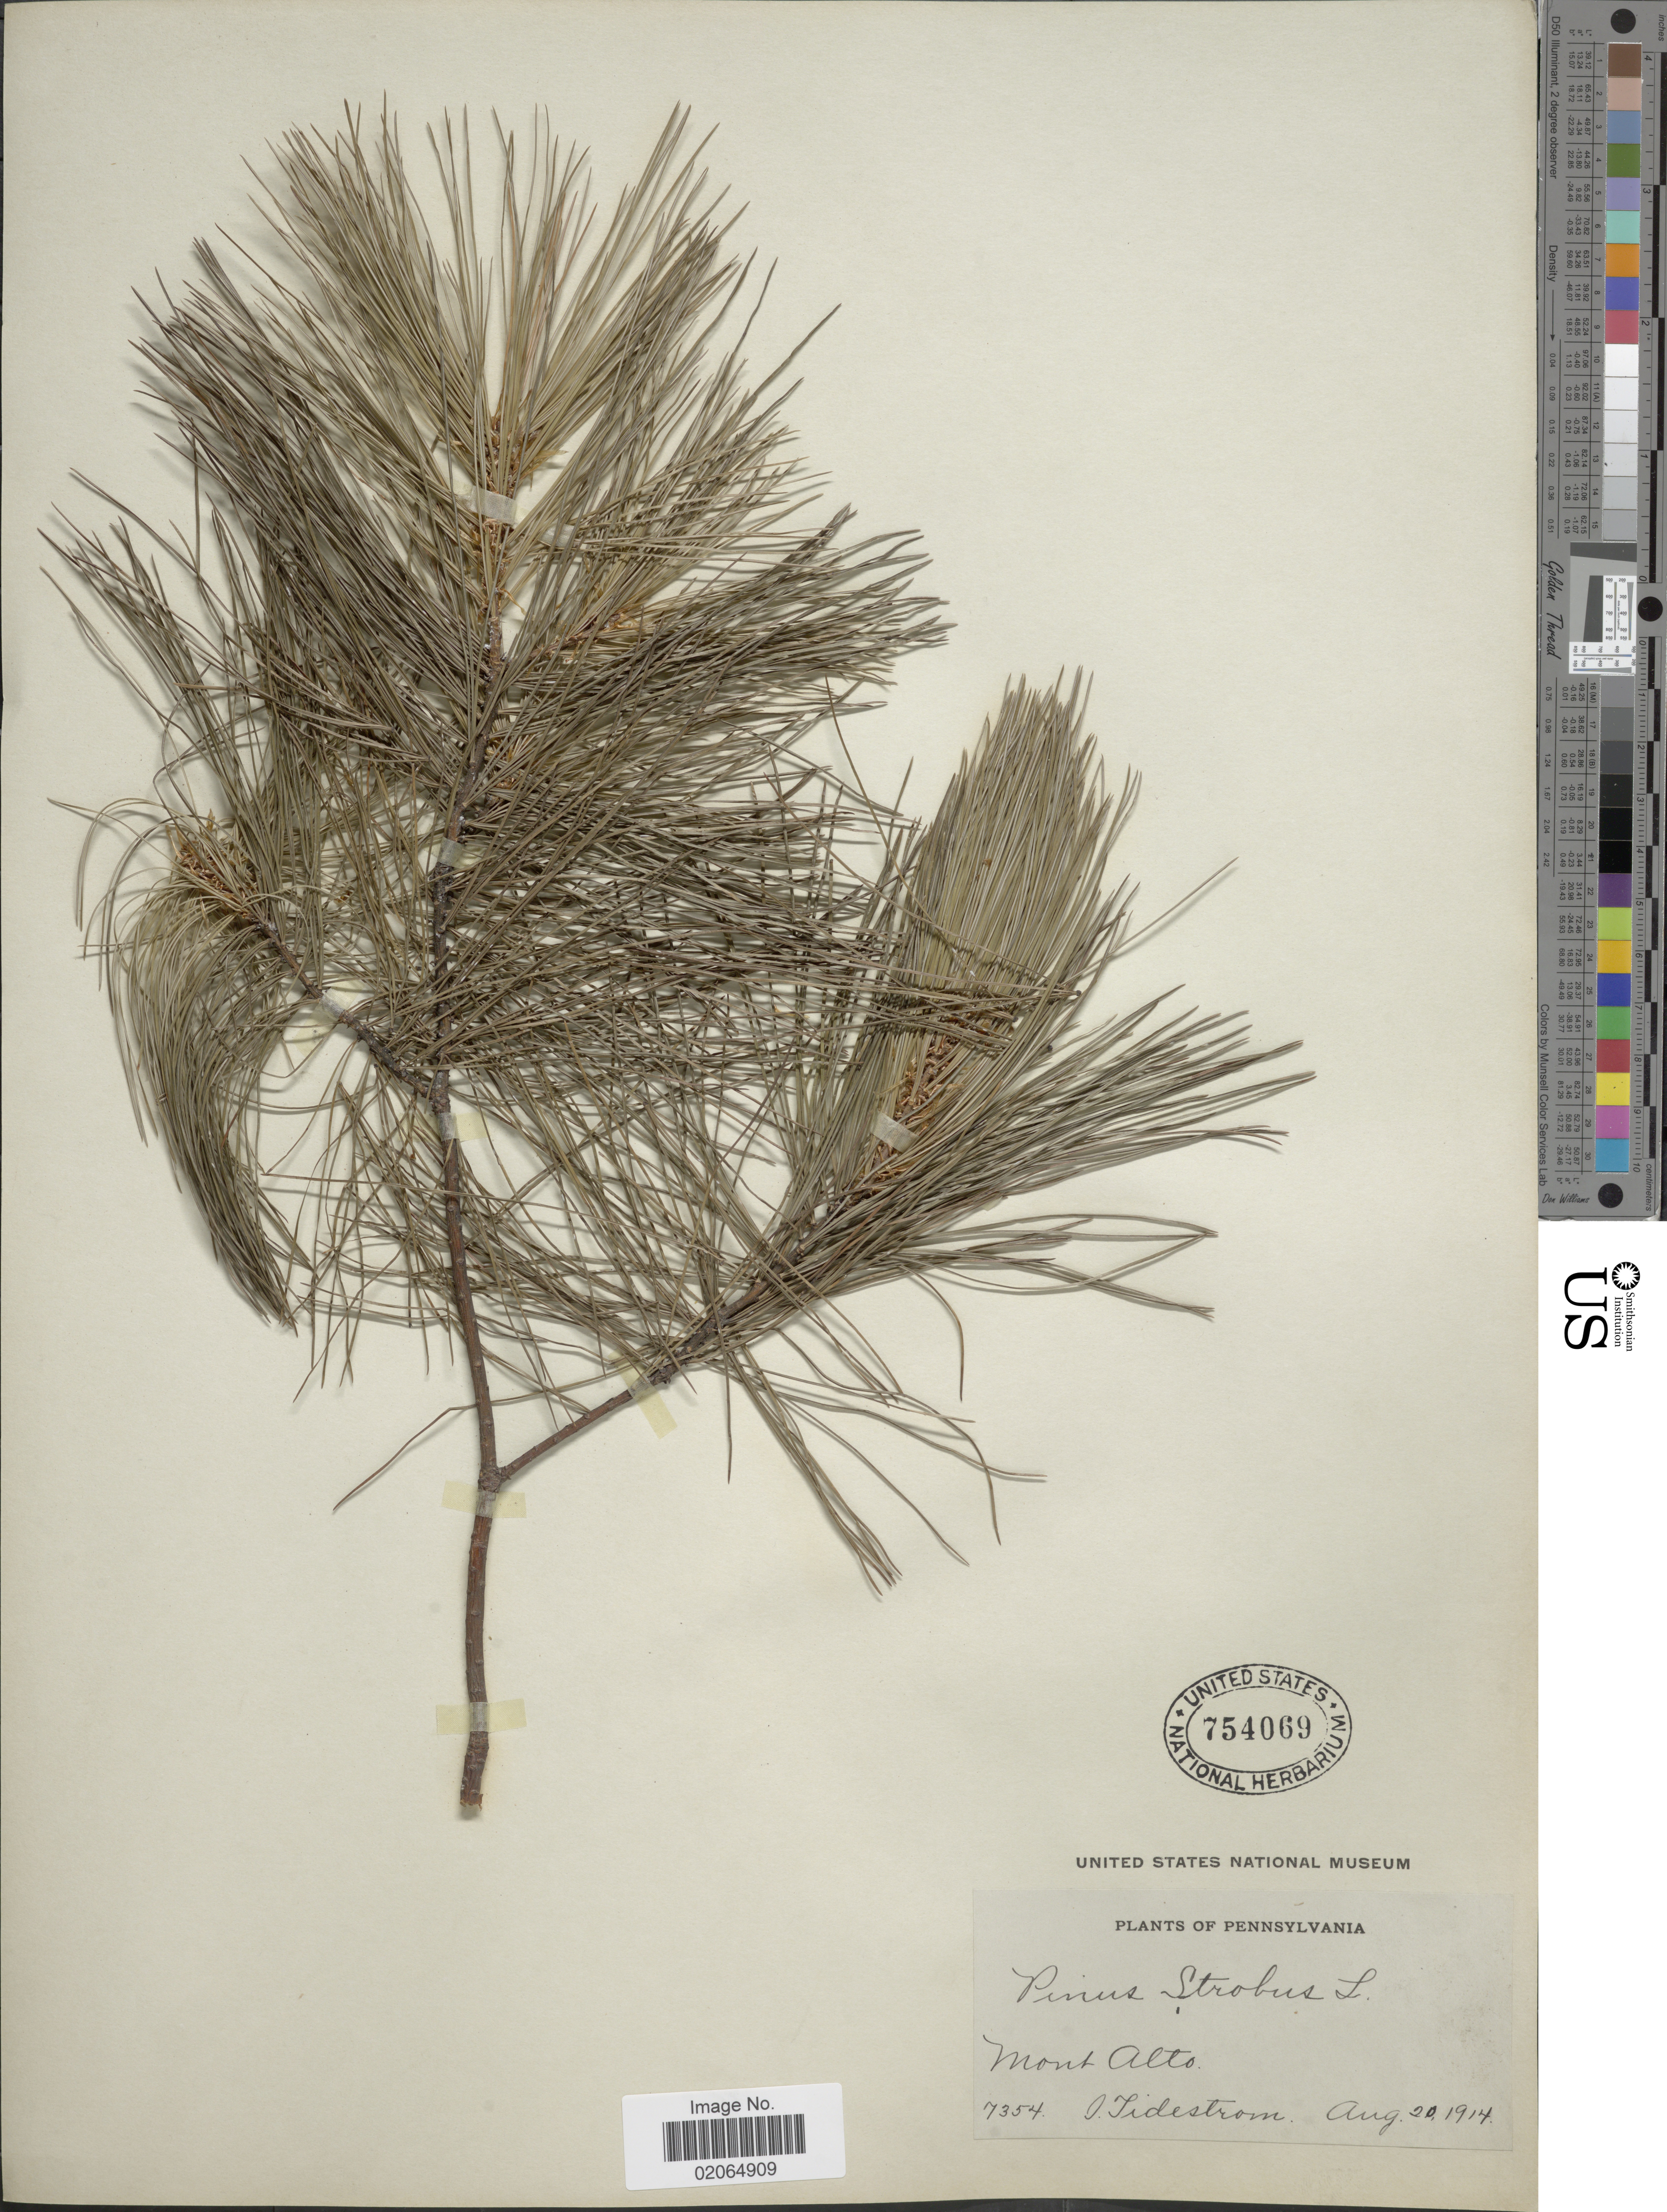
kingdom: Plantae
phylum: Tracheophyta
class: Pinopsida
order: Pinales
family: Pinaceae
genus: Pinus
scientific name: Pinus strobus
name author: L.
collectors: I. Tidestorm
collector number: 7354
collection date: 1914-08-20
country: United States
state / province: Pennsylvania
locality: Mont Alto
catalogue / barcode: US 754069